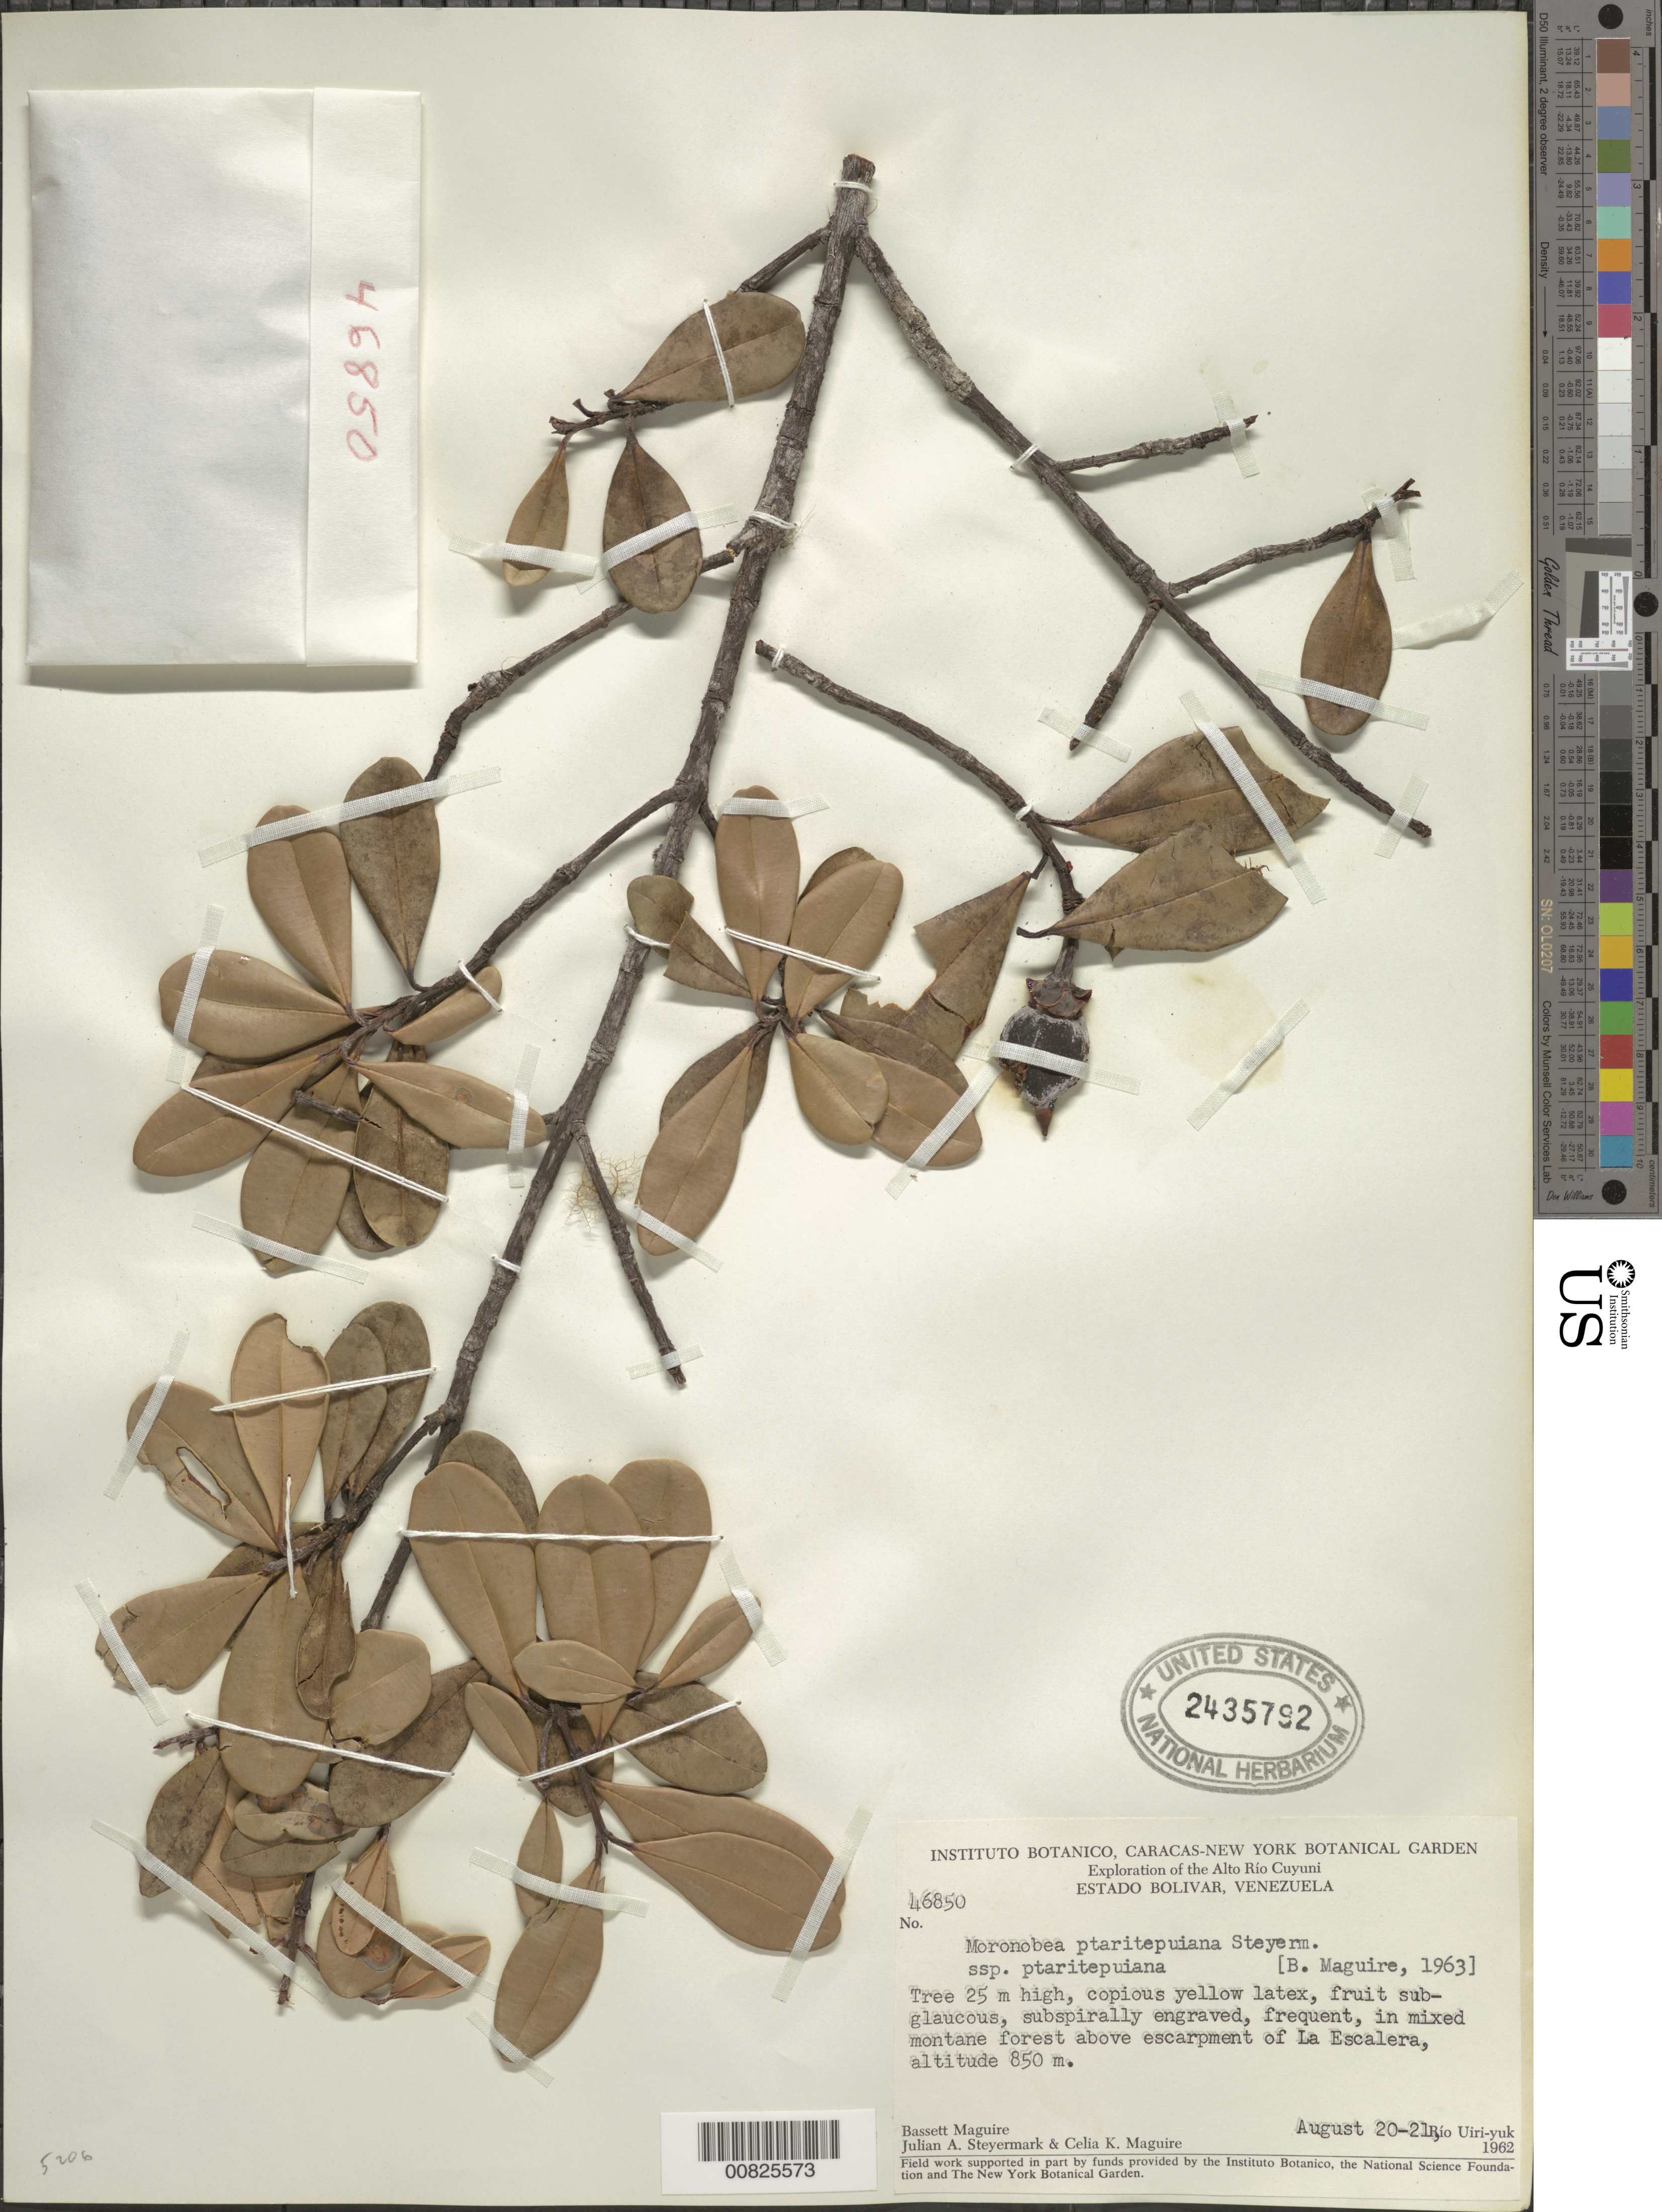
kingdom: Plantae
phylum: Tracheophyta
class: Magnoliopsida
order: Malpighiales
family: Clusiaceae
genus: Moronobea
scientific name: Moronobea ptaritepuiana subsp. ptaritepuiana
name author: Steyerm.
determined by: Maguire, Bassett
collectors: B. Maguire, C. K. Maguire & J. Steyermark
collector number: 46850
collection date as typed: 20-Aug-62 to 21-Aug-62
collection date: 1962-08-20/1962-08-21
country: Venezuela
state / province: Bolívar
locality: Alto Río Cuyuni, Río Uiri-yuk, La Escalera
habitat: Mixed montane forest, above escarpment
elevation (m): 850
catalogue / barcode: US 2435792